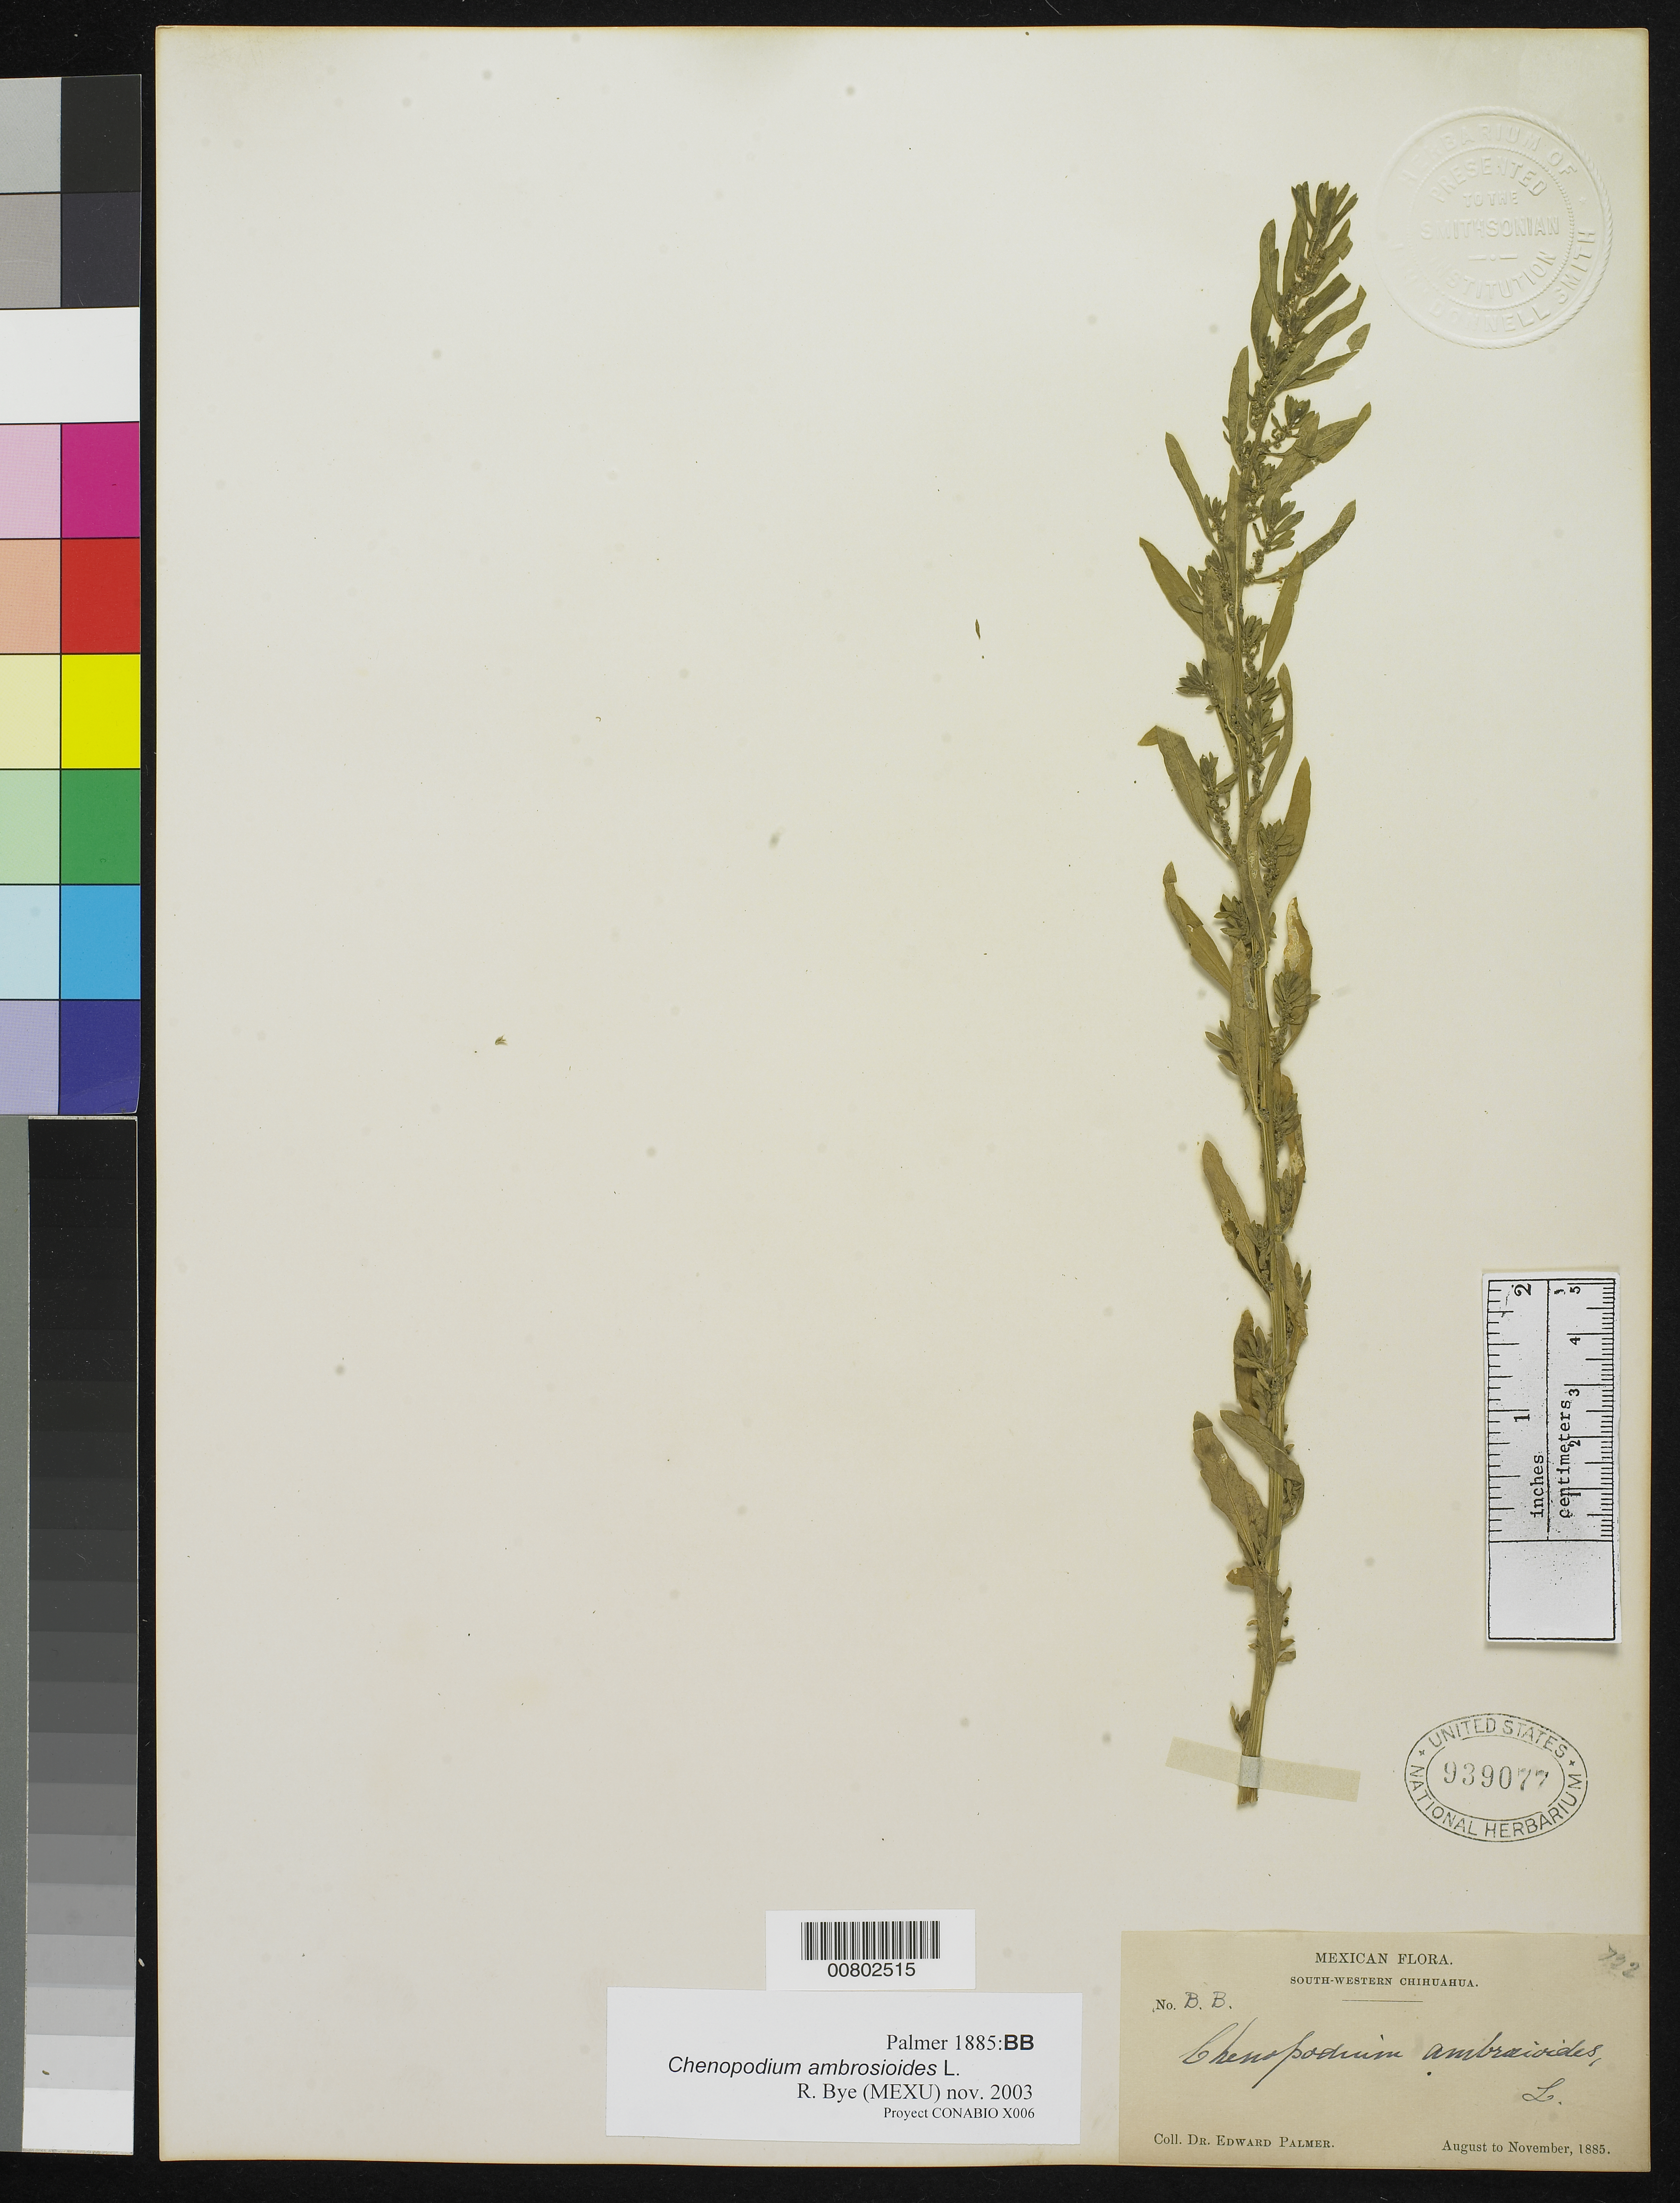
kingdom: Plantae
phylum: Tracheophyta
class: Magnoliopsida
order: Caryophyllales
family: Amaranthaceae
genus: Chenopodium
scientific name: Chenopodium ambrosioides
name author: L.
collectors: E. Palmer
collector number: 722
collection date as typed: Aug 1885 to -- Nov 1885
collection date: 1885-08/1885-11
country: Mexico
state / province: Chihuahua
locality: BB SW Chihuahua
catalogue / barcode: US 939077